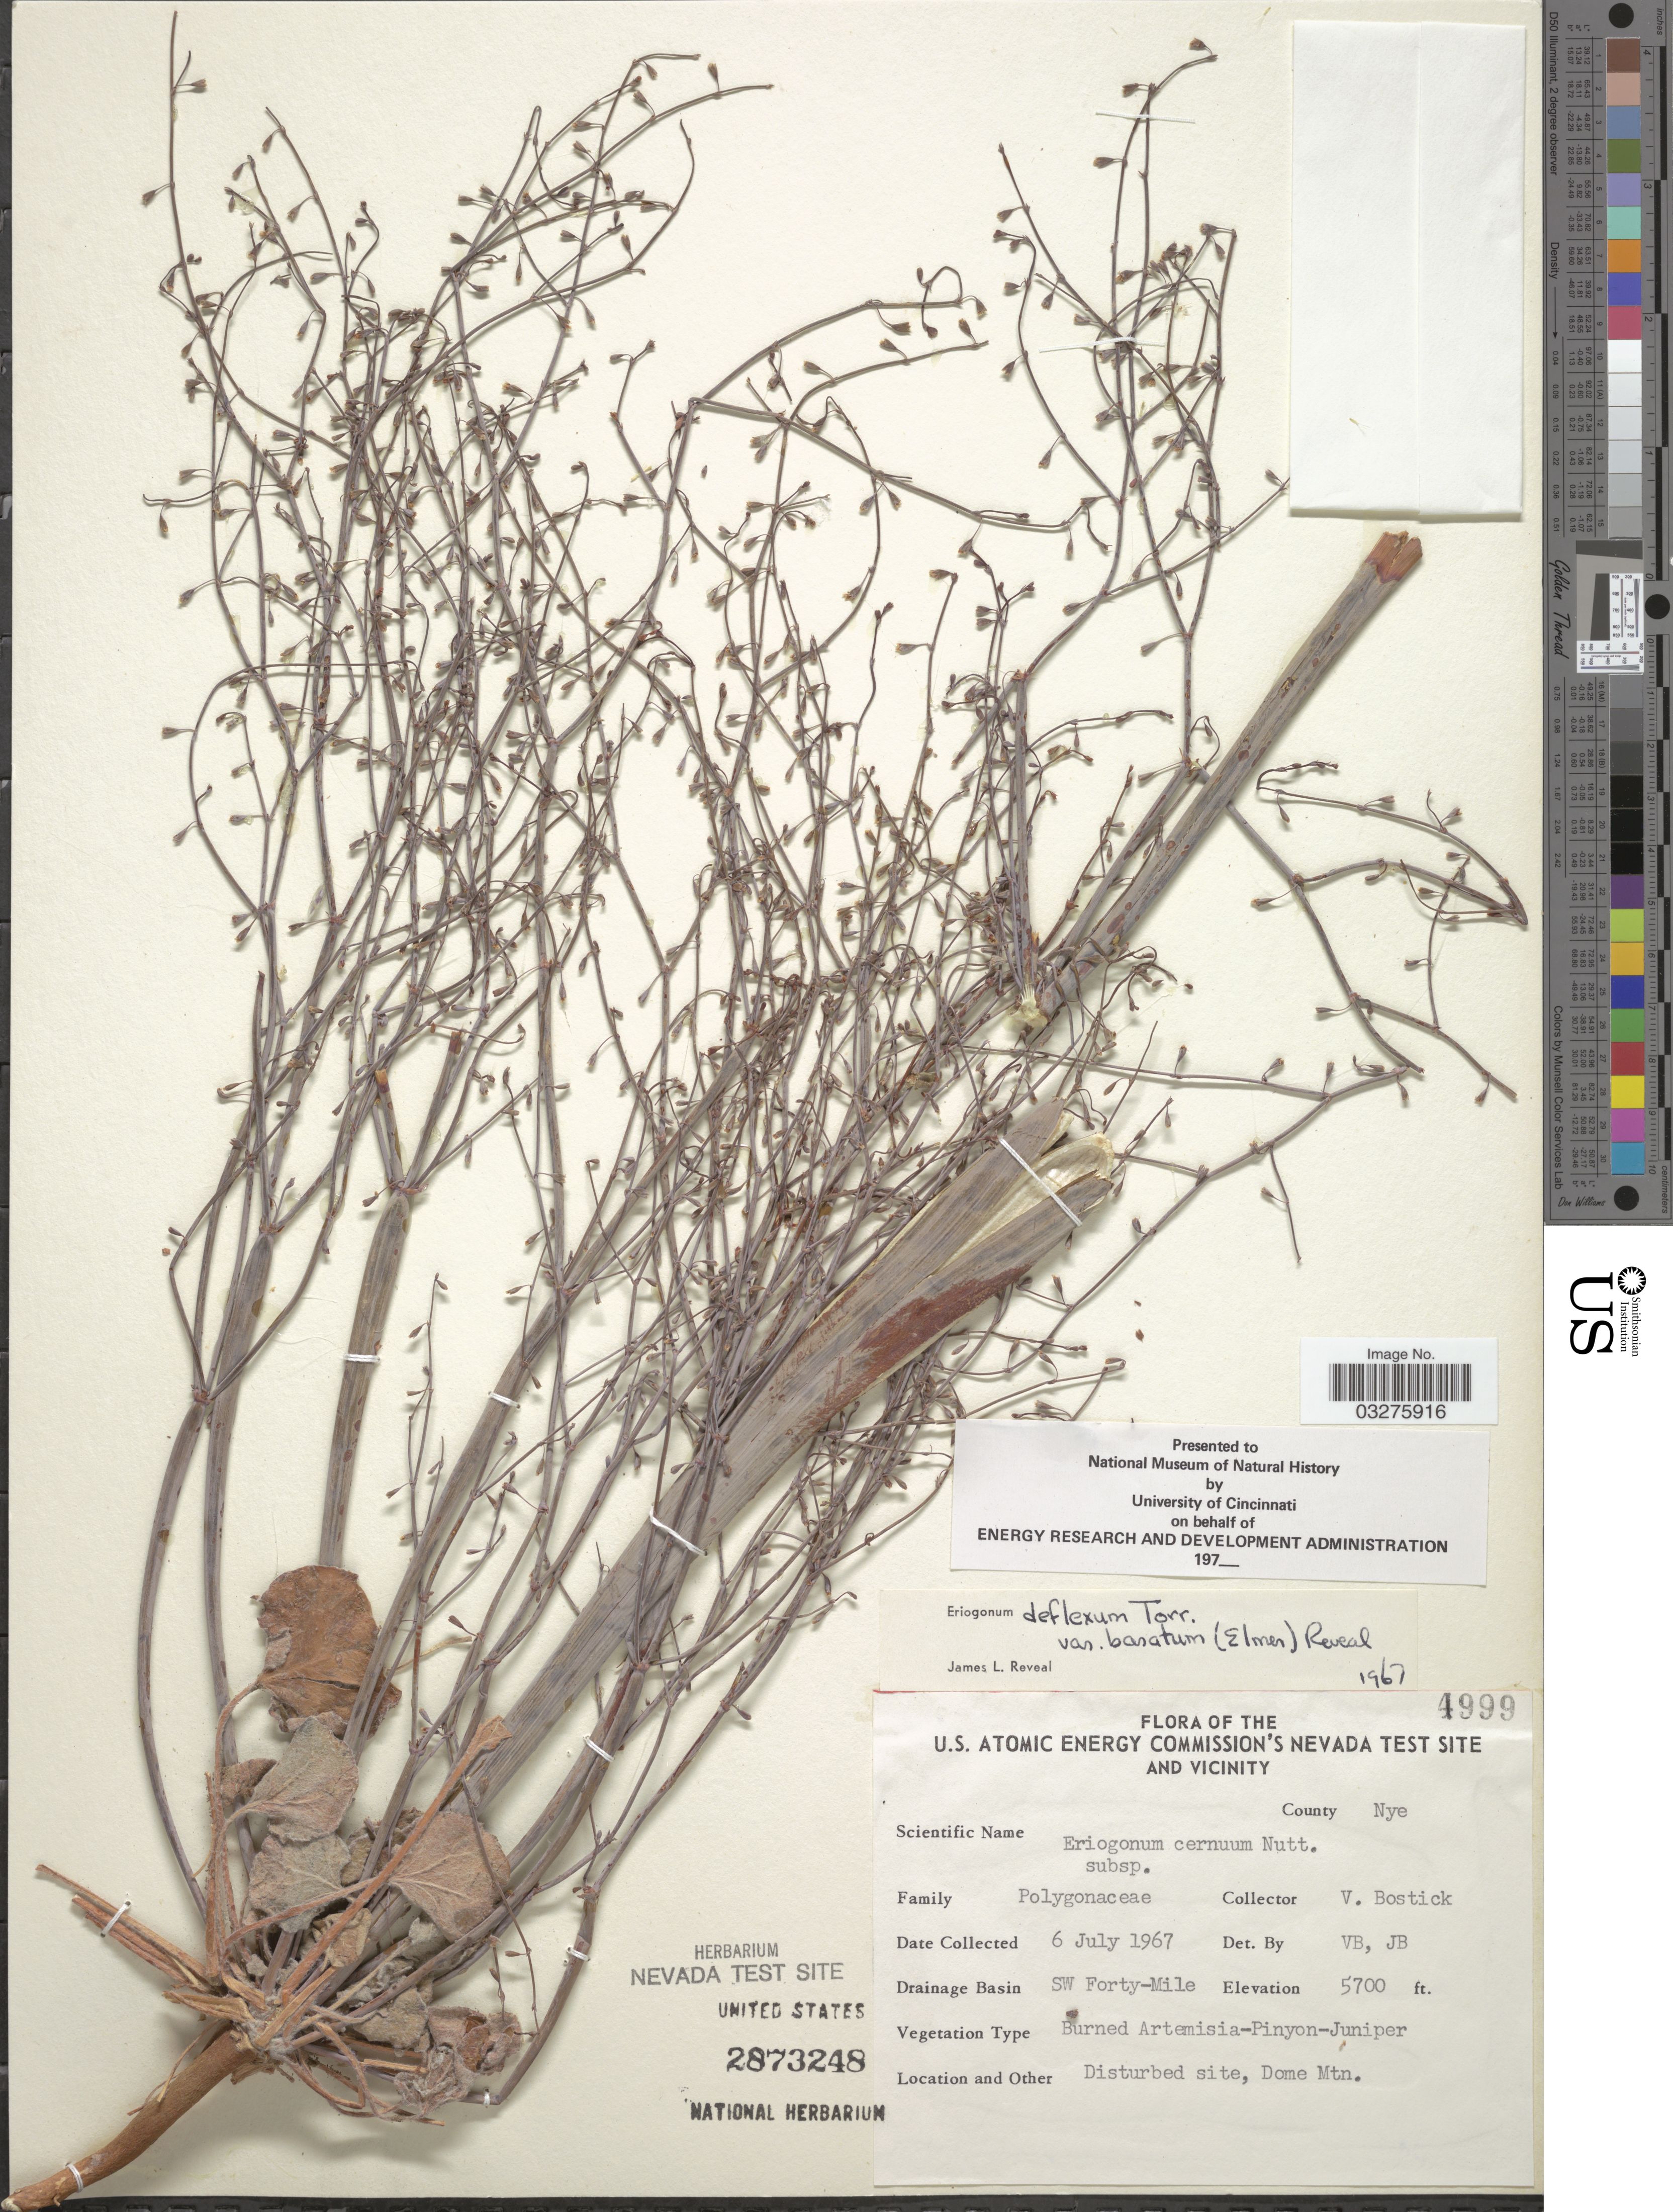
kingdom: Plantae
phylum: Tracheophyta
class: Magnoliopsida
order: Caryophyllales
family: Polygonaceae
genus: Eriogonum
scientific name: Eriogonum deflexum var. baratum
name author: (Elmer) Reveal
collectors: V. Bostick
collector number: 4999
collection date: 1967-07-06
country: United States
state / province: Nevada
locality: The U.S. Atomic Energy Commission's Nevada Test Site and vicinity. County Nye. Drainage Basin SW Forty-Mile. Dome Mtn.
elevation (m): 1737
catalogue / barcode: US 2873248